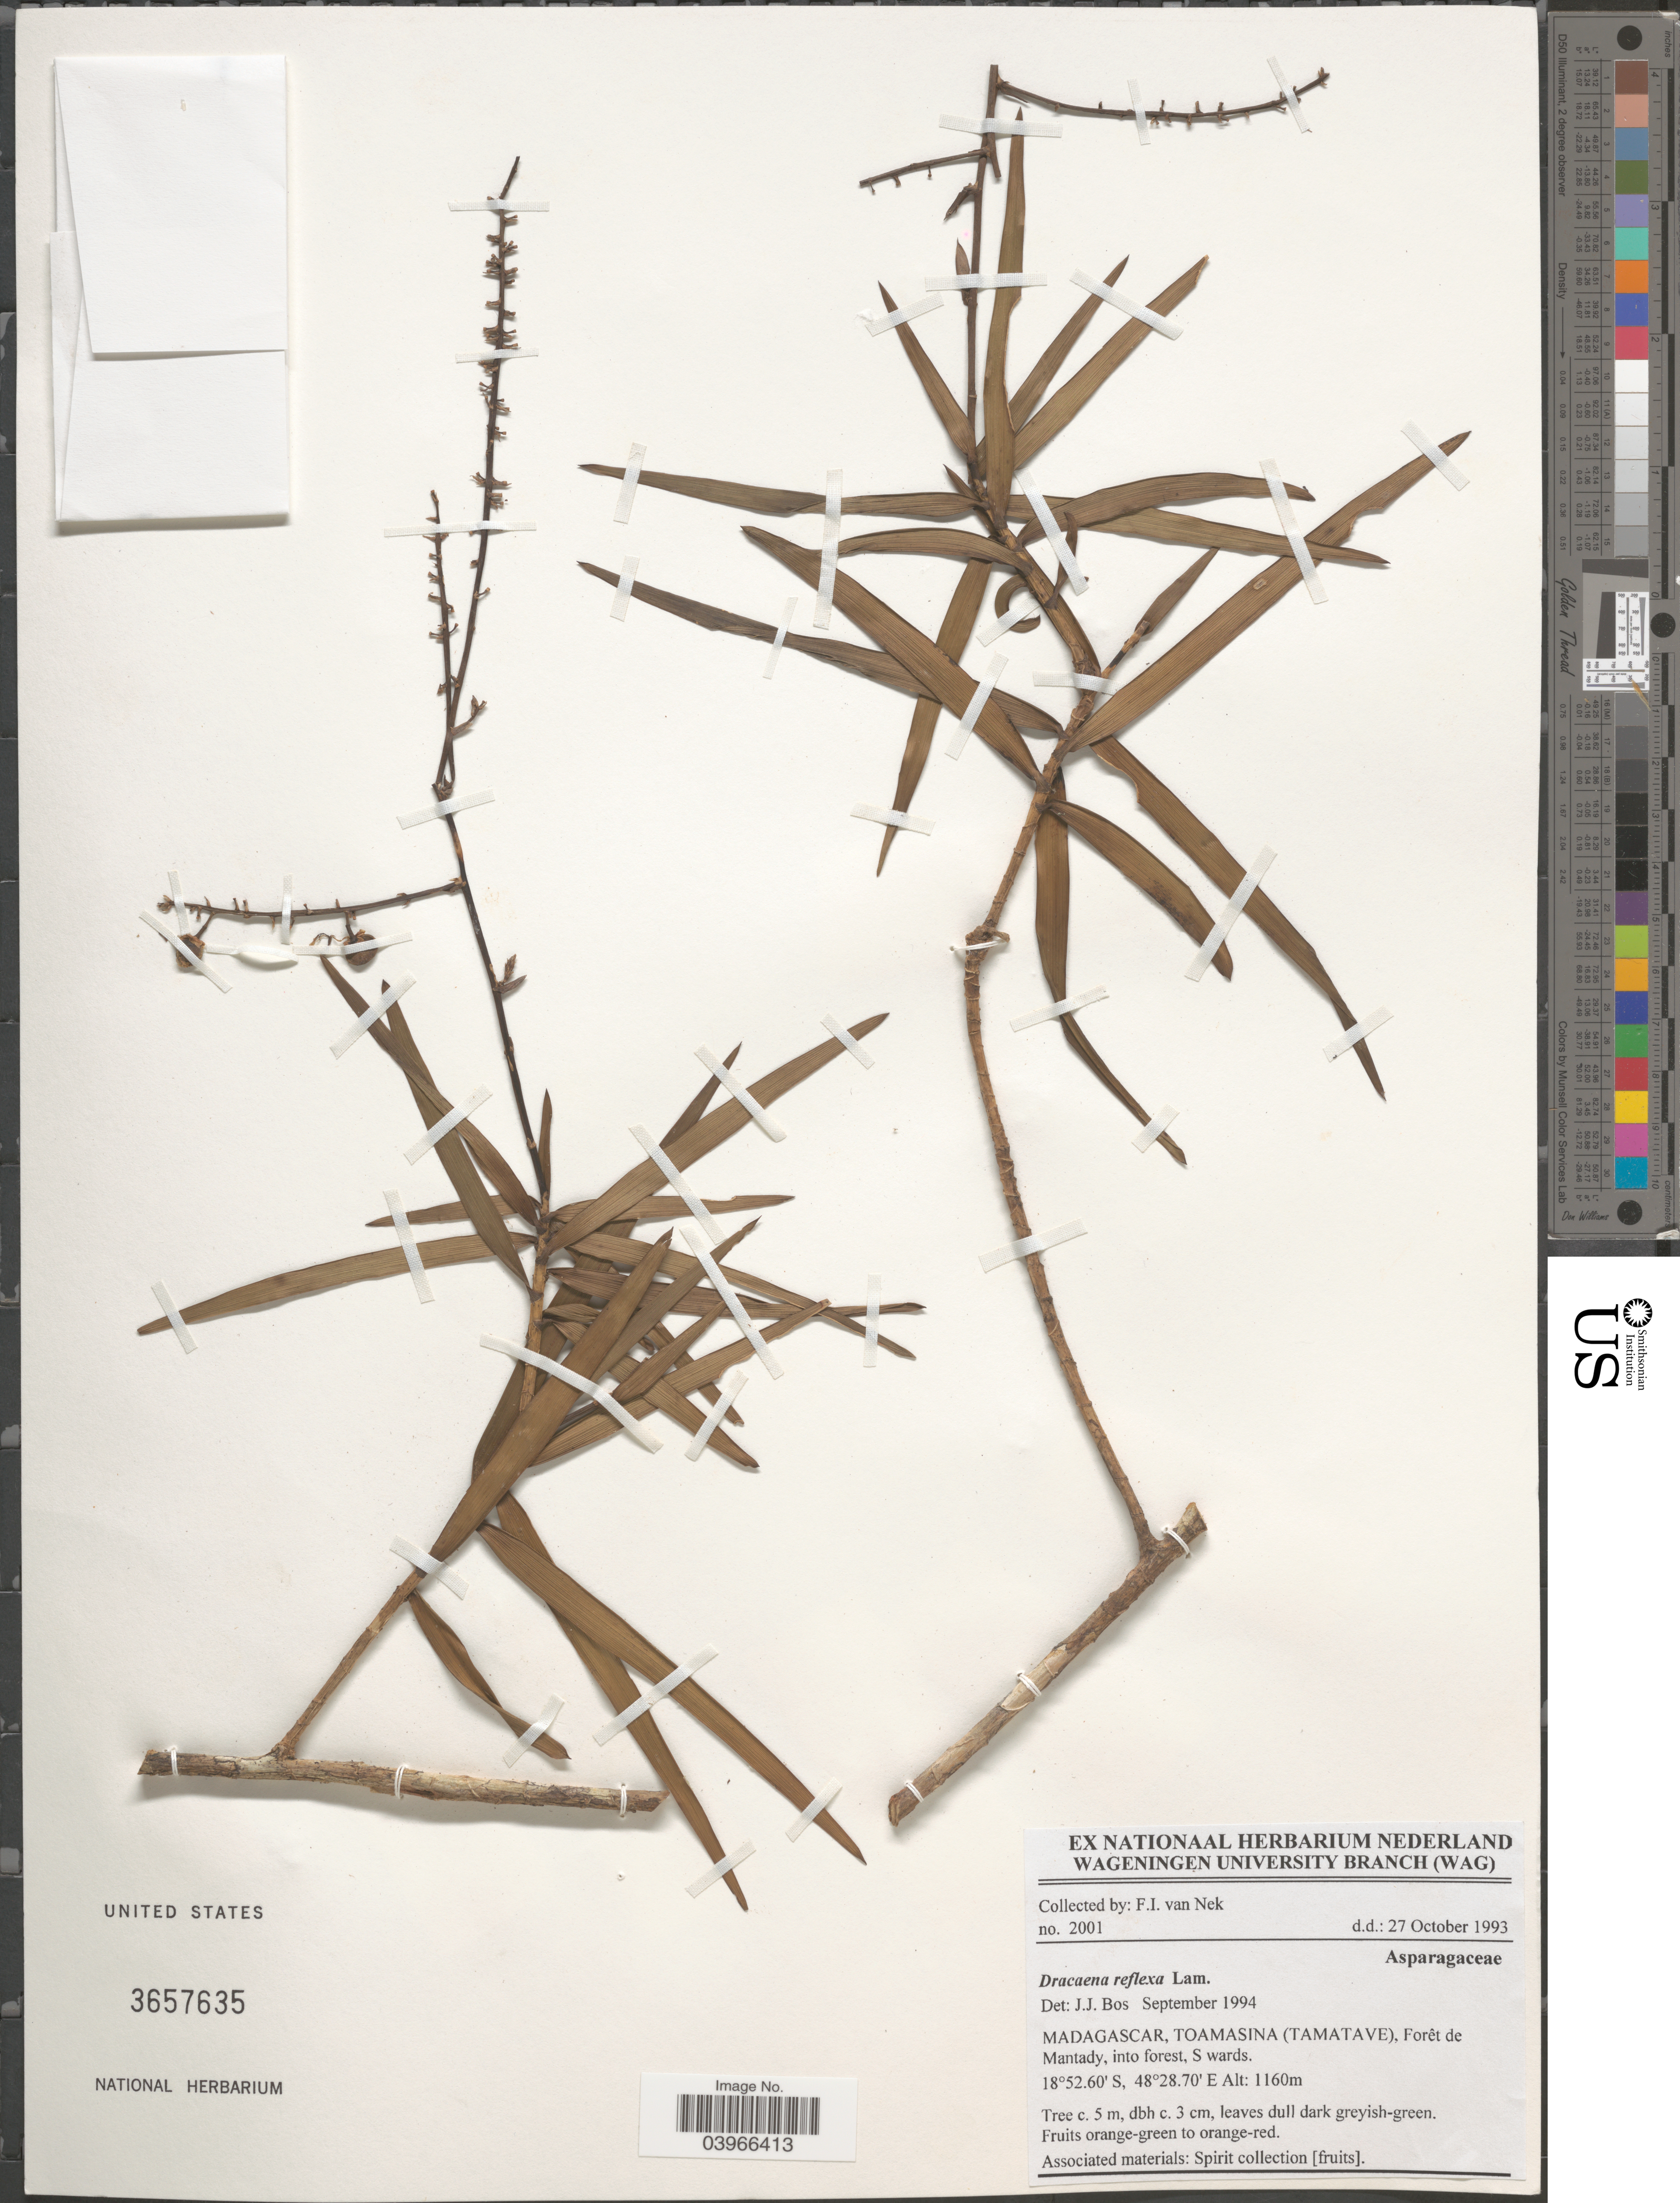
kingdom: Plantae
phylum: Tracheophyta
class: Liliopsida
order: Asparagales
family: Asparagaceae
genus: Dracaena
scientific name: Dracaena reflexa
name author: Lam.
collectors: F. van Nek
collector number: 2001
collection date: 1993-10-27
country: Madagascar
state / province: Alaotra Mangoro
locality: (Tamatave), Forêt de Mantady, into forest, S wards.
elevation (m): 1160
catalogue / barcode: US 3657635